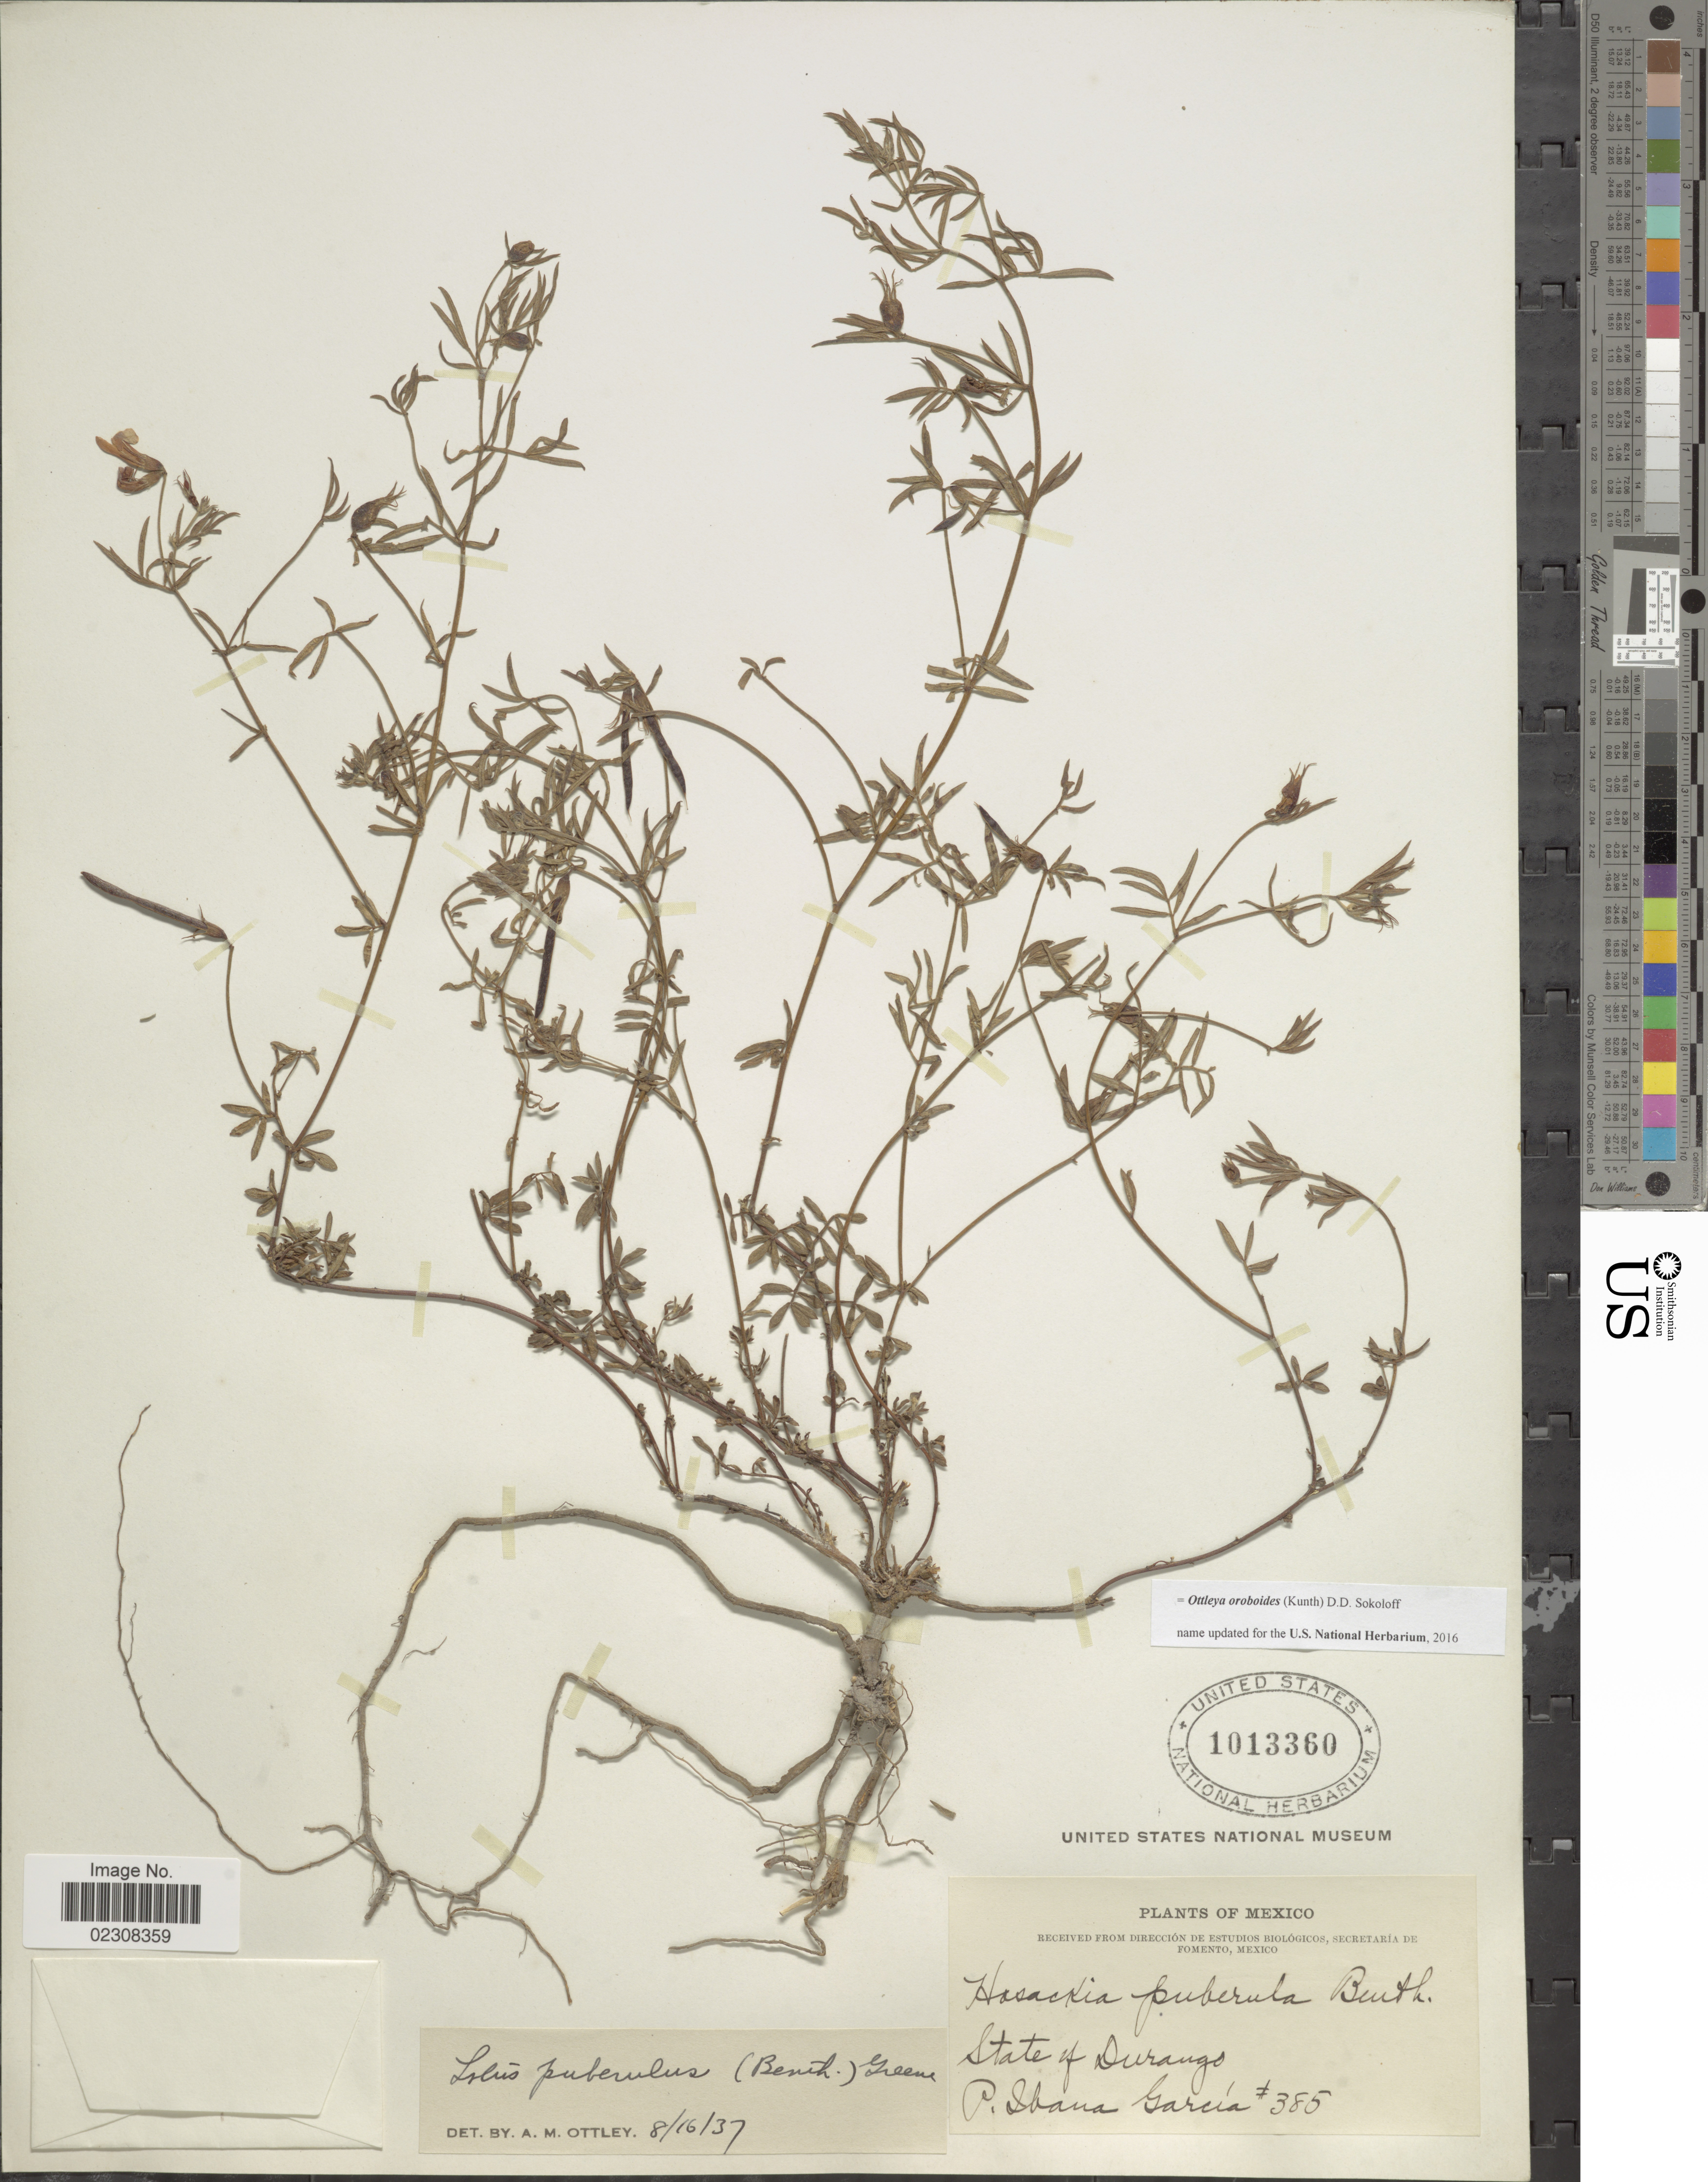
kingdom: Plantae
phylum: Tracheophyta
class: Magnoliopsida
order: Fabales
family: Fabaceae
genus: Ottleya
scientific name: Ottleya oroboides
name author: (Kunth) D.D. Sokoloff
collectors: P. I. Garcia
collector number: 385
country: Mexico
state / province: Durango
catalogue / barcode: US 1013360